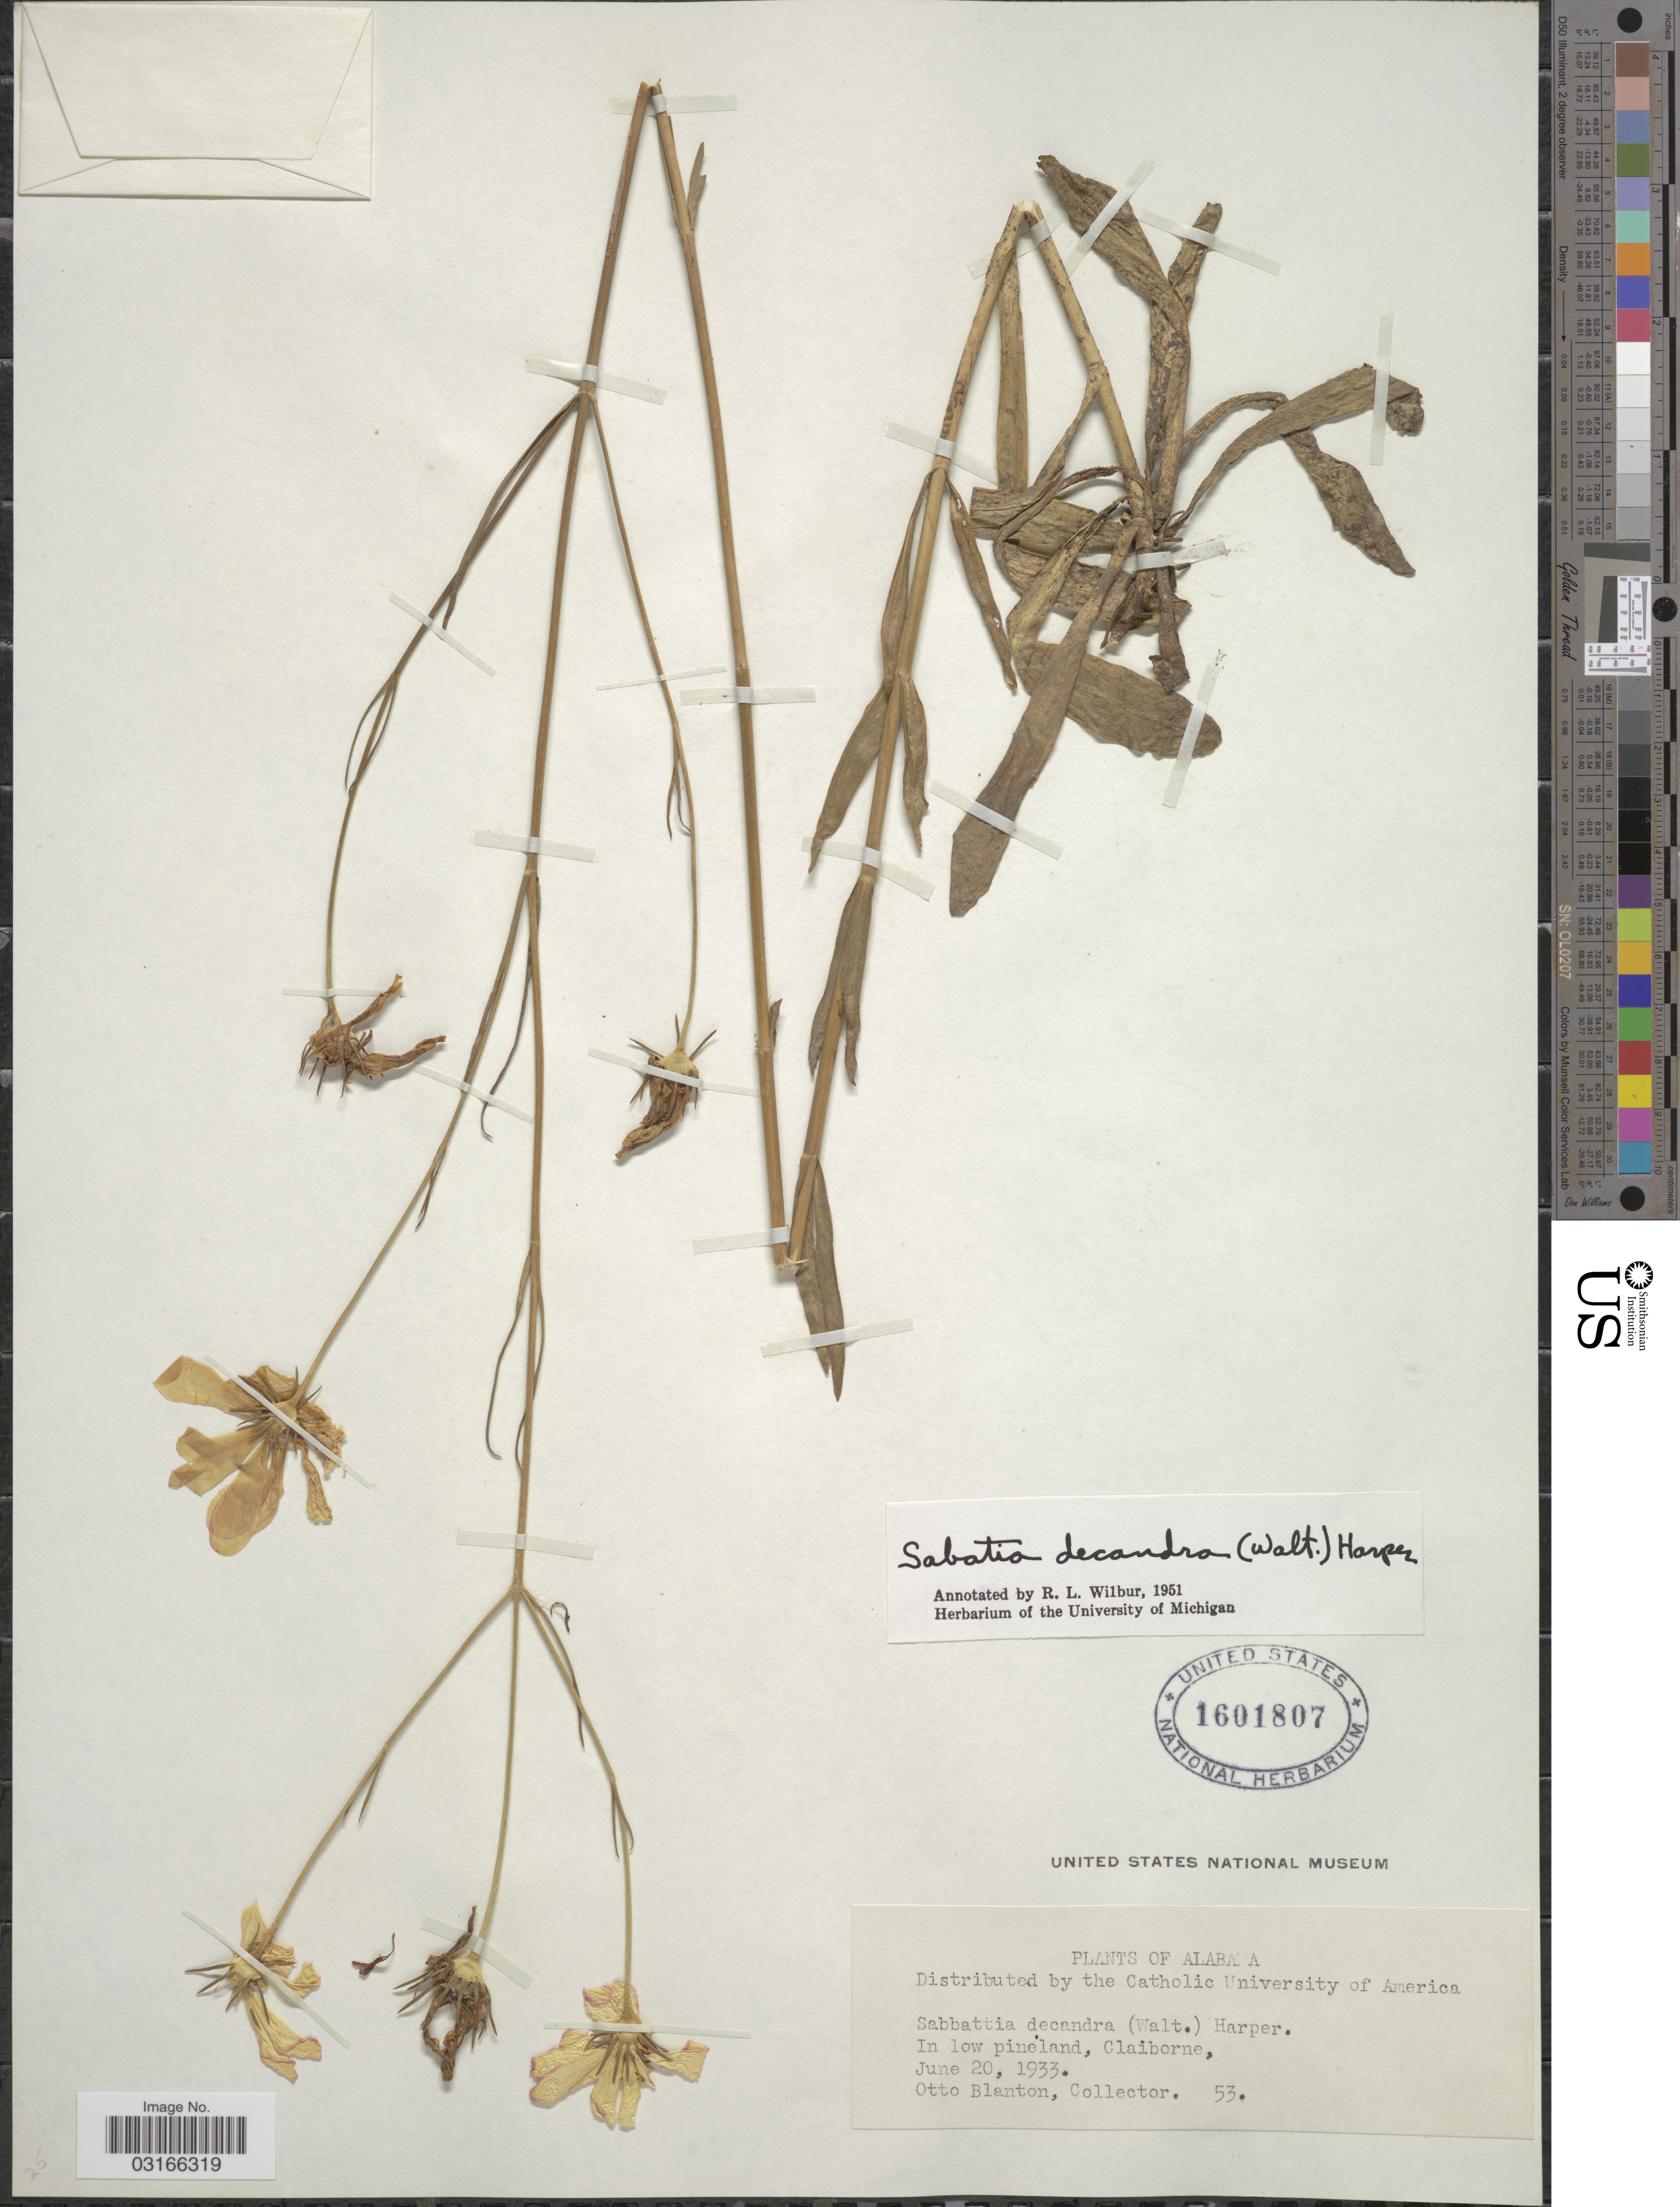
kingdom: Plantae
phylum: Tracheophyta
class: Magnoliopsida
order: Gentianales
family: Gentianaceae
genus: Sabatia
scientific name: Sabatia decandra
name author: (Walter)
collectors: O. Blanton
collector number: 53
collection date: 1933-06-20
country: United States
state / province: Alabama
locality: In low pineland, Claiborne.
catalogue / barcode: US 1601807